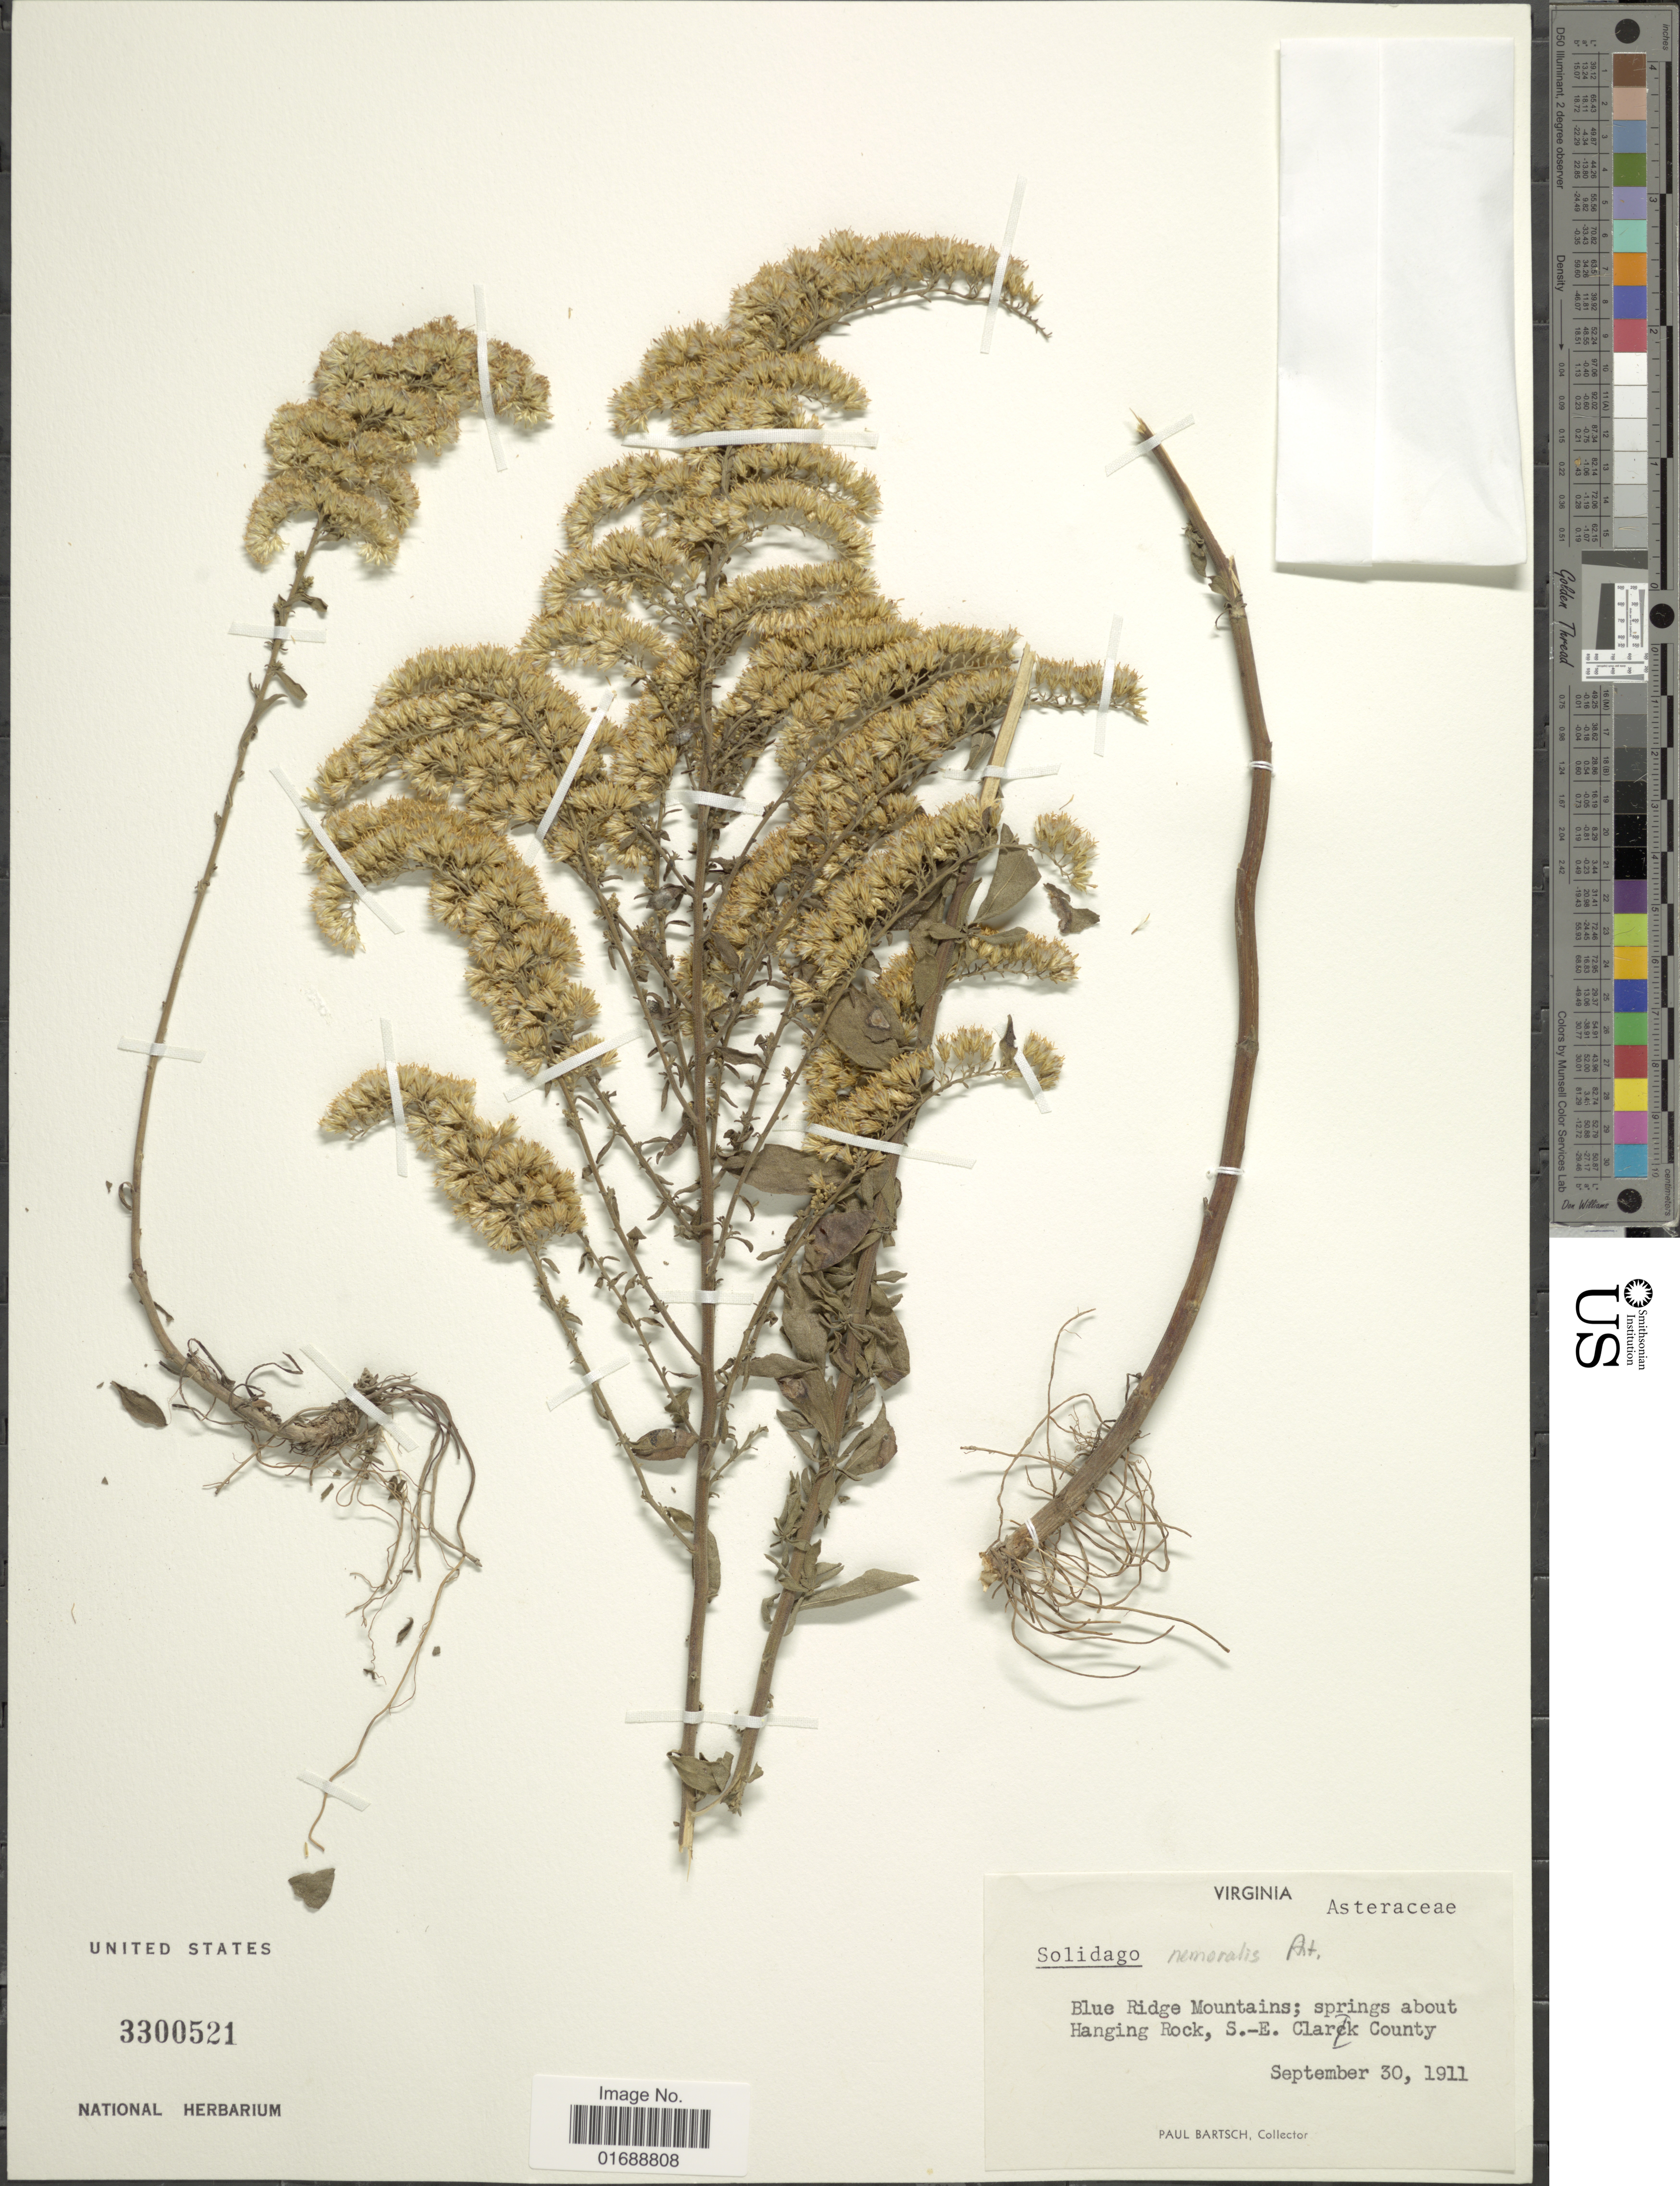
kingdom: Plantae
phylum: Tracheophyta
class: Magnoliopsida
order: Asterales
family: Asteraceae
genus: Solidago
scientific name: Solidago nemoralis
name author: Aiton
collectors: P. Bartsch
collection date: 1911-09-30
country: United States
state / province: Virginia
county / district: Clarke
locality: Blue Ridge Mountains: springs about Hanging Rock, SE Clark County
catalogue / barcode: US 3300521